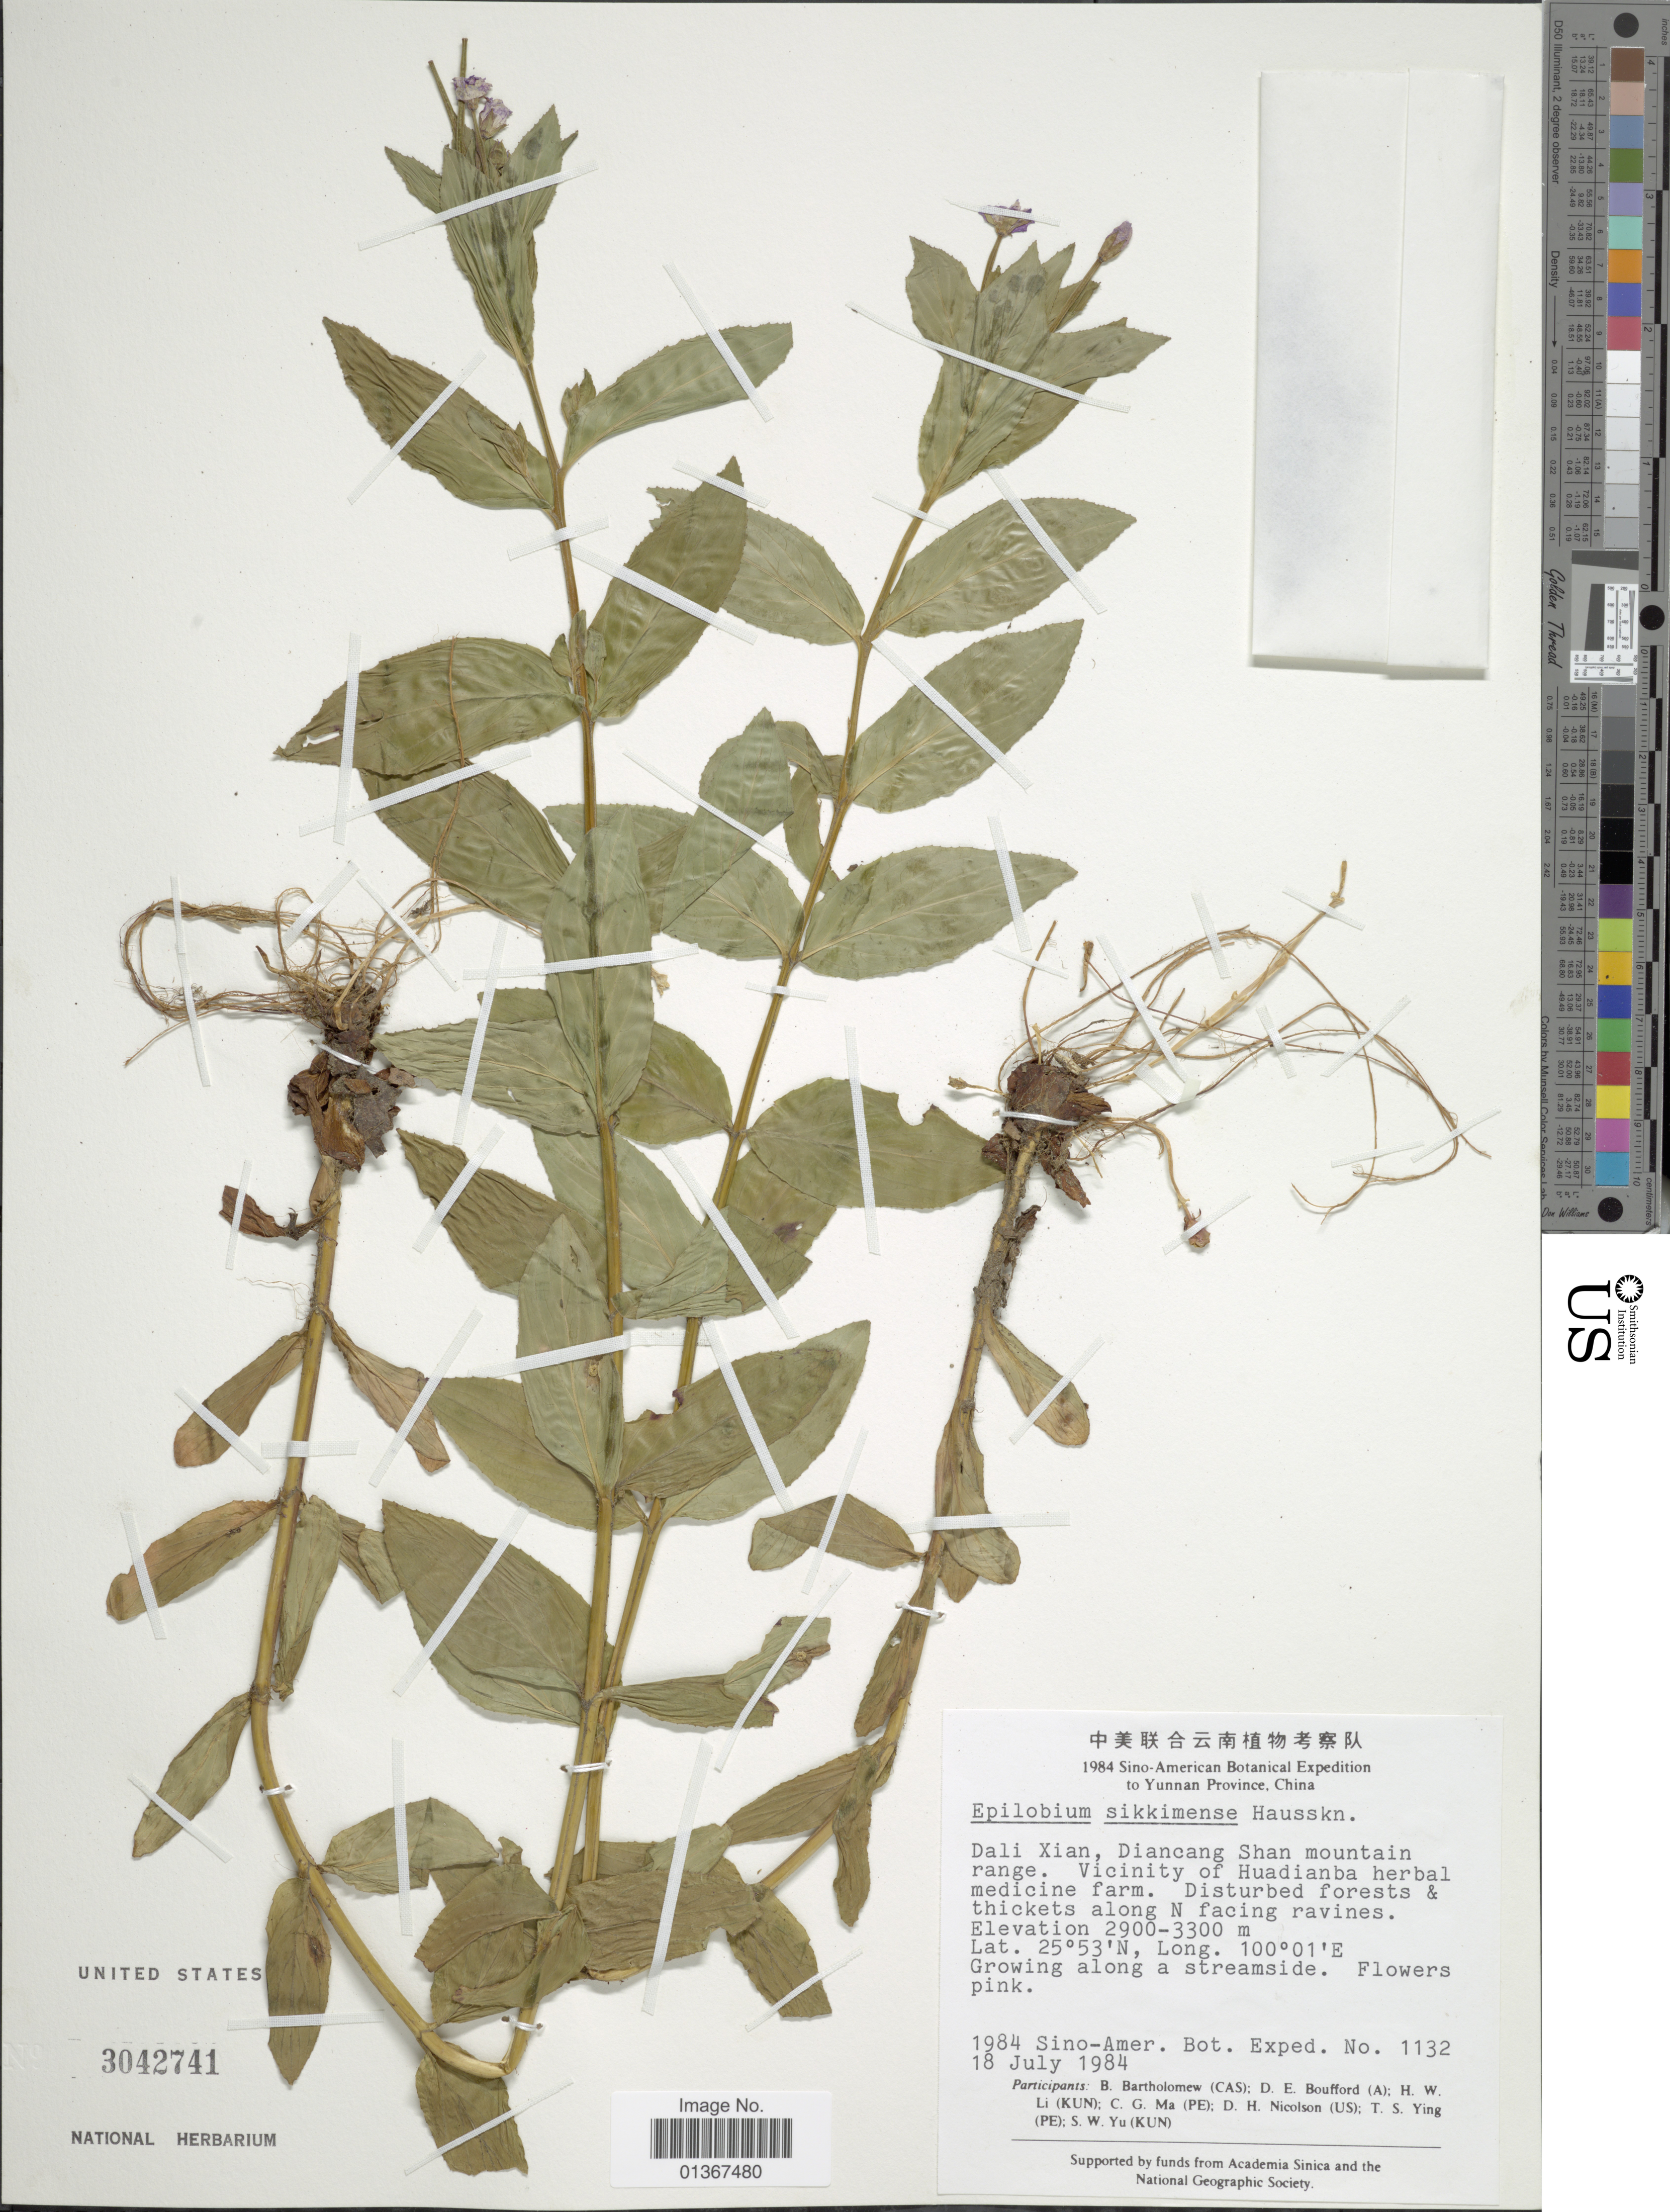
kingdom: Plantae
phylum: Tracheophyta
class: Magnoliopsida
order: Myrtales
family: Onagraceae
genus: Epilobium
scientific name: Epilobium sikkimense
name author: Hausskn.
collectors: Sino-Amer. Bot. Exped. 1984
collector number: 1132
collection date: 1984-07-18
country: China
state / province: Yunnan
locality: Dali Xian, Diancang Shan mountain range. Vicinity of Huadianba herbal medicine farm.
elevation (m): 2900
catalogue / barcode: US 3042741